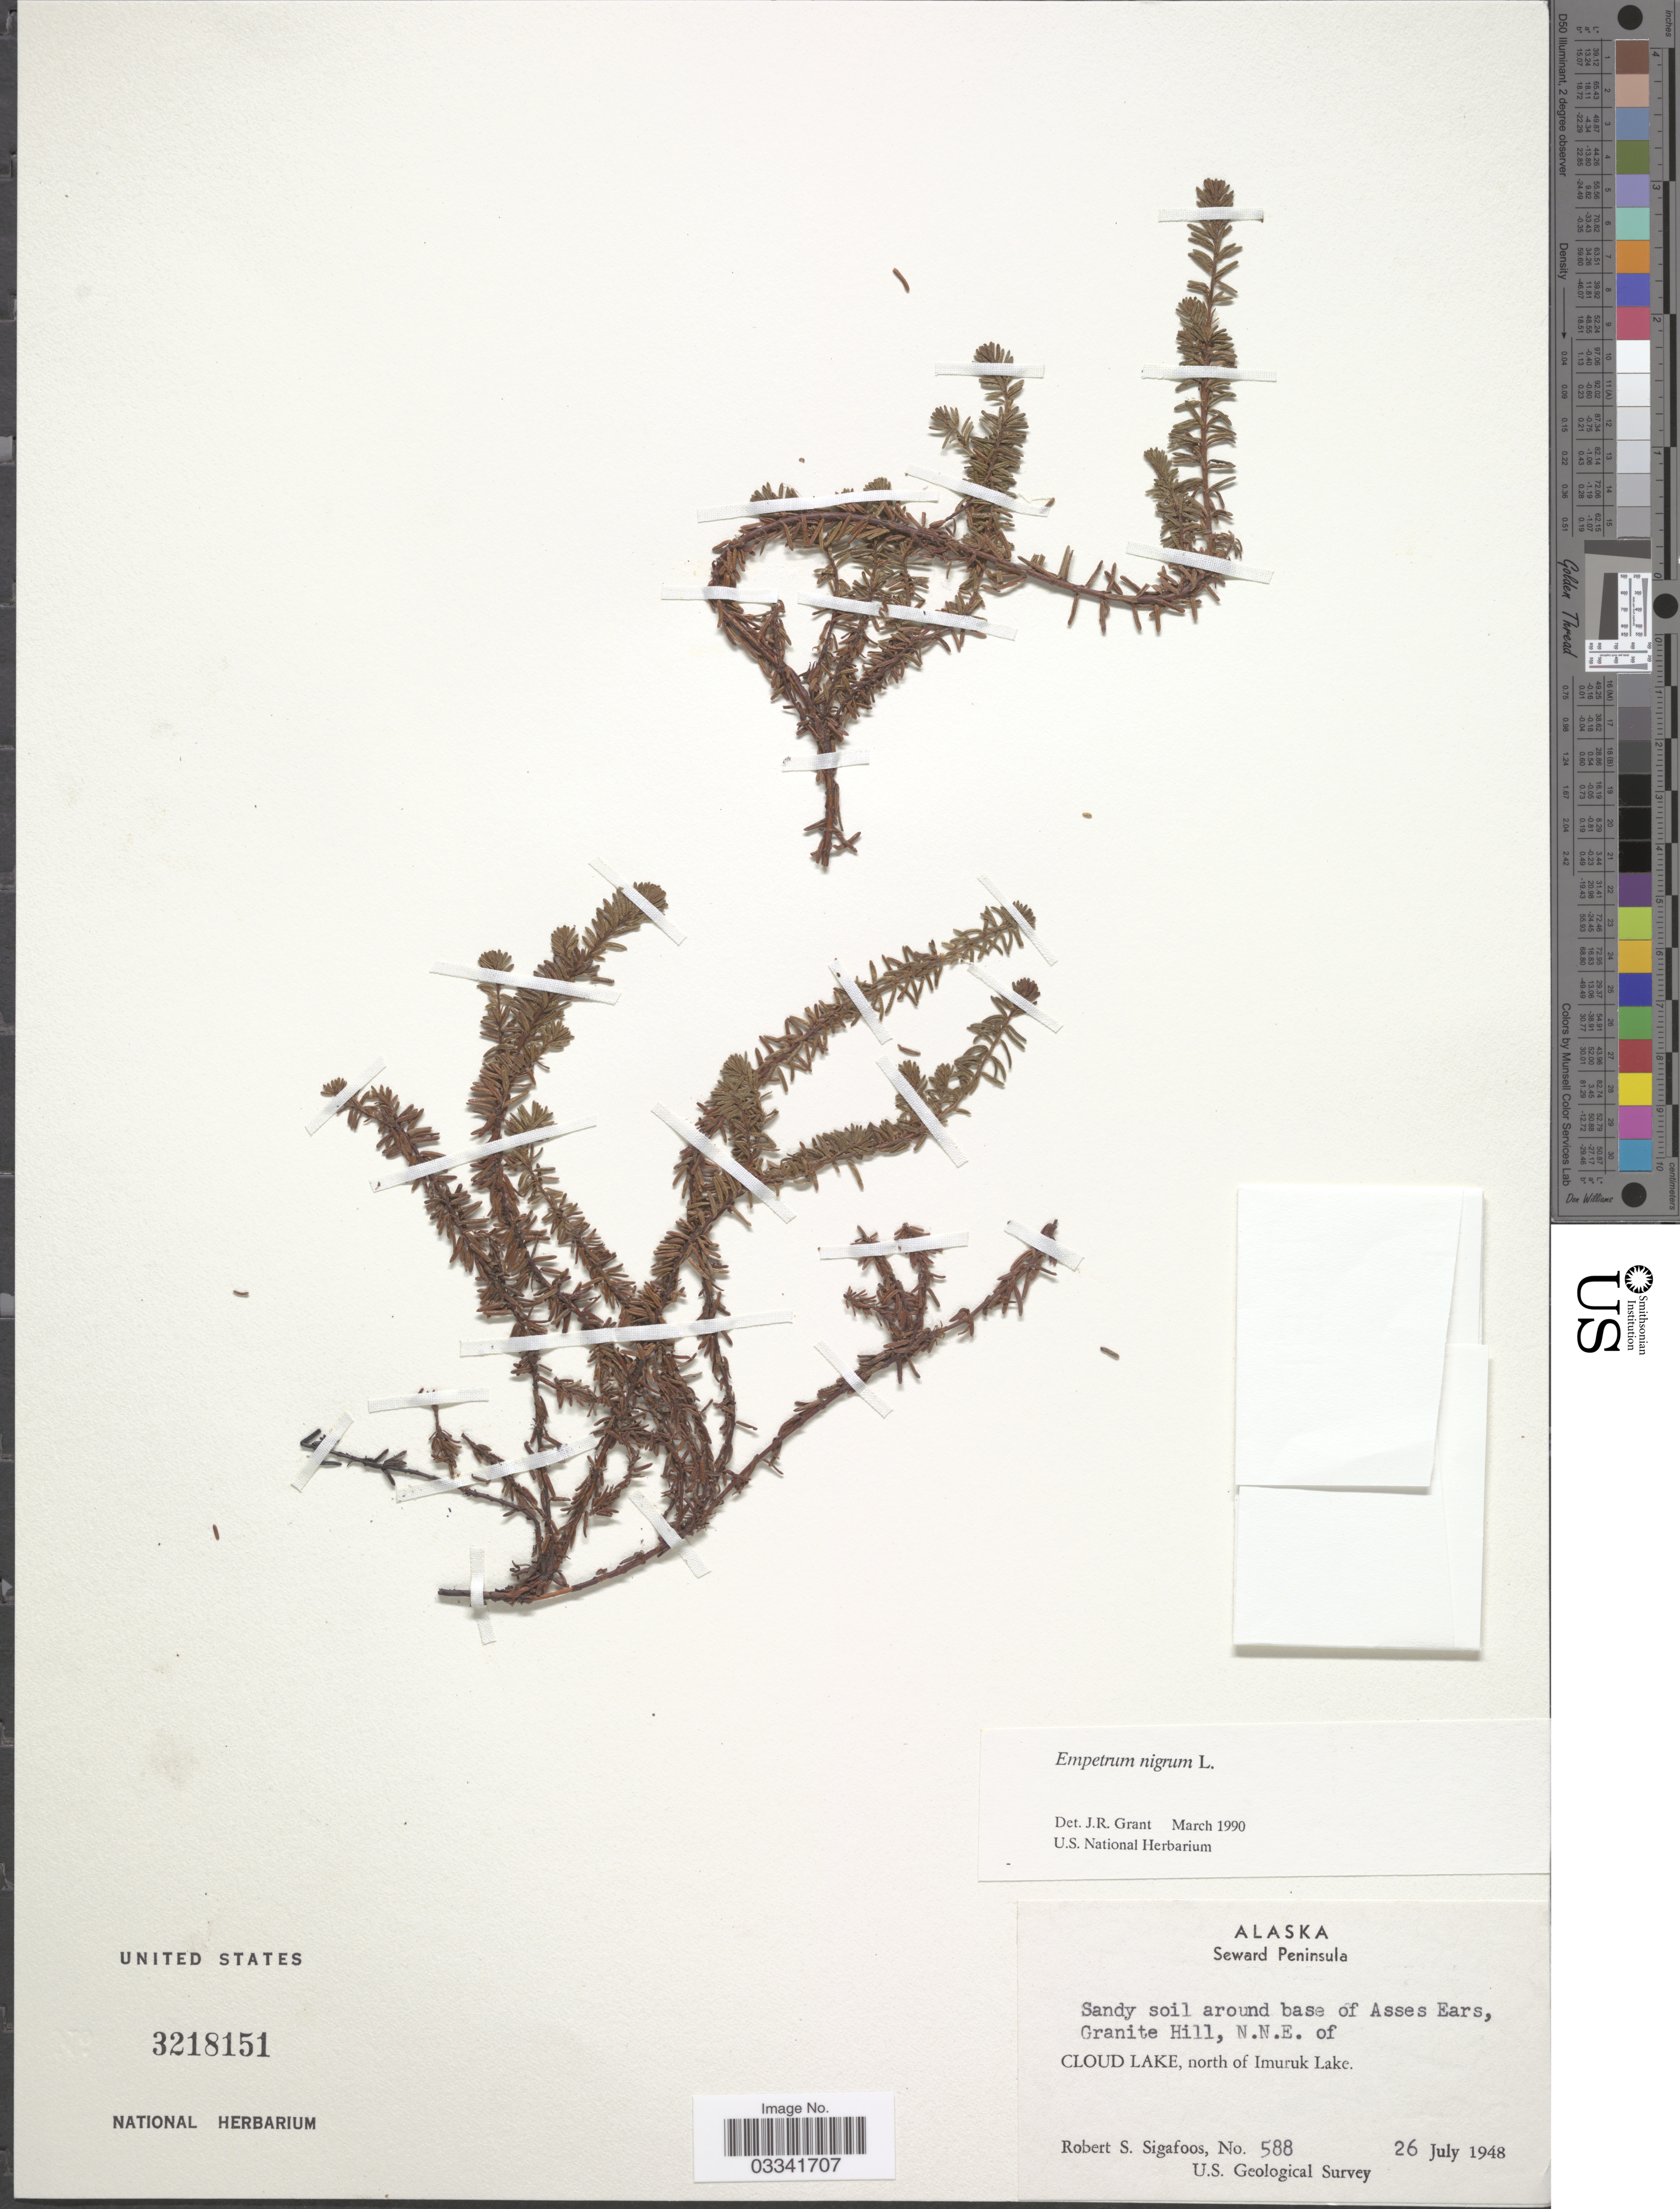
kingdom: Plantae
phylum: Tracheophyta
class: Magnoliopsida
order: Ericales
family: Ericaceae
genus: Empetrum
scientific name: Empetrum nigrum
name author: L.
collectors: R. Sigafoos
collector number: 588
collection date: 1948-07-26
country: United States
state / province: Alaska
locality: Seward Peninsula. Around base of Asses Ears, Granite Hill, N.N.E. of Cloud Lake, north of Imuruk Lake.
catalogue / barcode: US 3218151